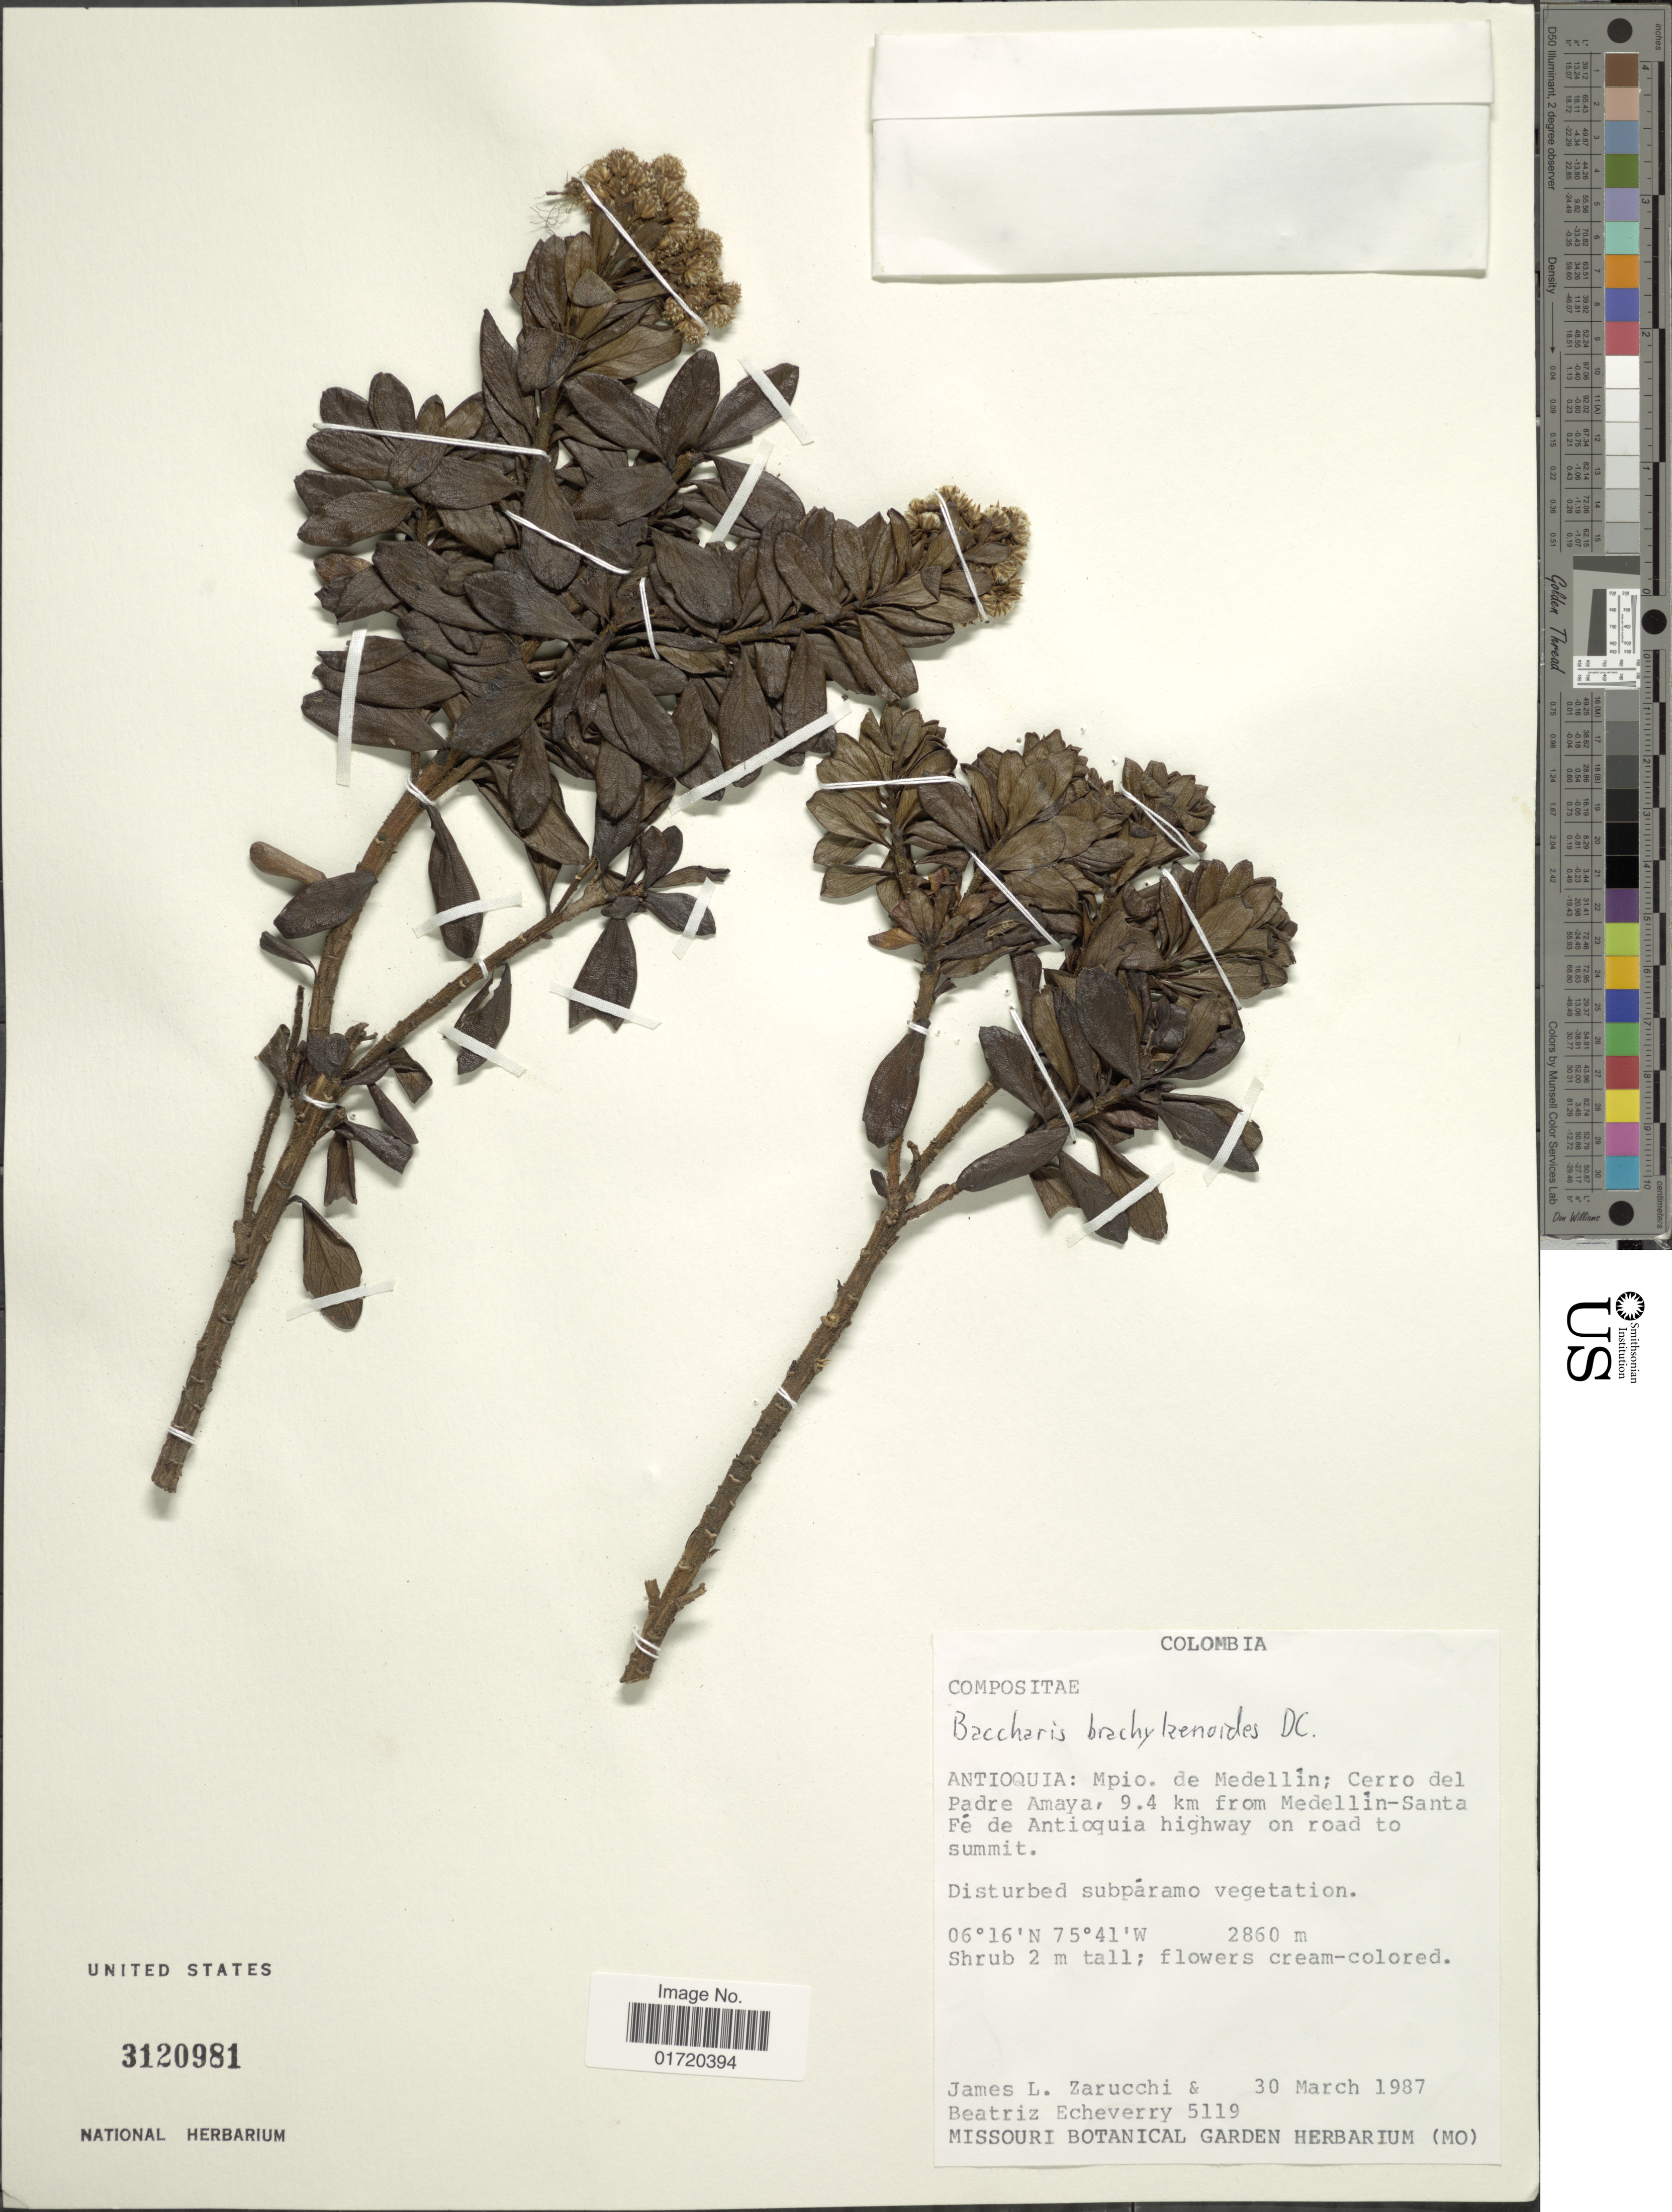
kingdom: Plantae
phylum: Tracheophyta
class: Magnoliopsida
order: Asterales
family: Asteraceae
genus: Baccharis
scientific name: Baccharis brachylaenoides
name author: DC.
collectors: J. L. Zarucchi & B. Echeverry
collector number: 5119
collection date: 1987-03-30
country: Colombia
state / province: Antioquia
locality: Mpio. de Medellin, Cerro del Padre Amaya, 9.4 km from Medellin-Santa Fe de Antioquia highway on road to summit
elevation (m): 2860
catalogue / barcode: US 3120981